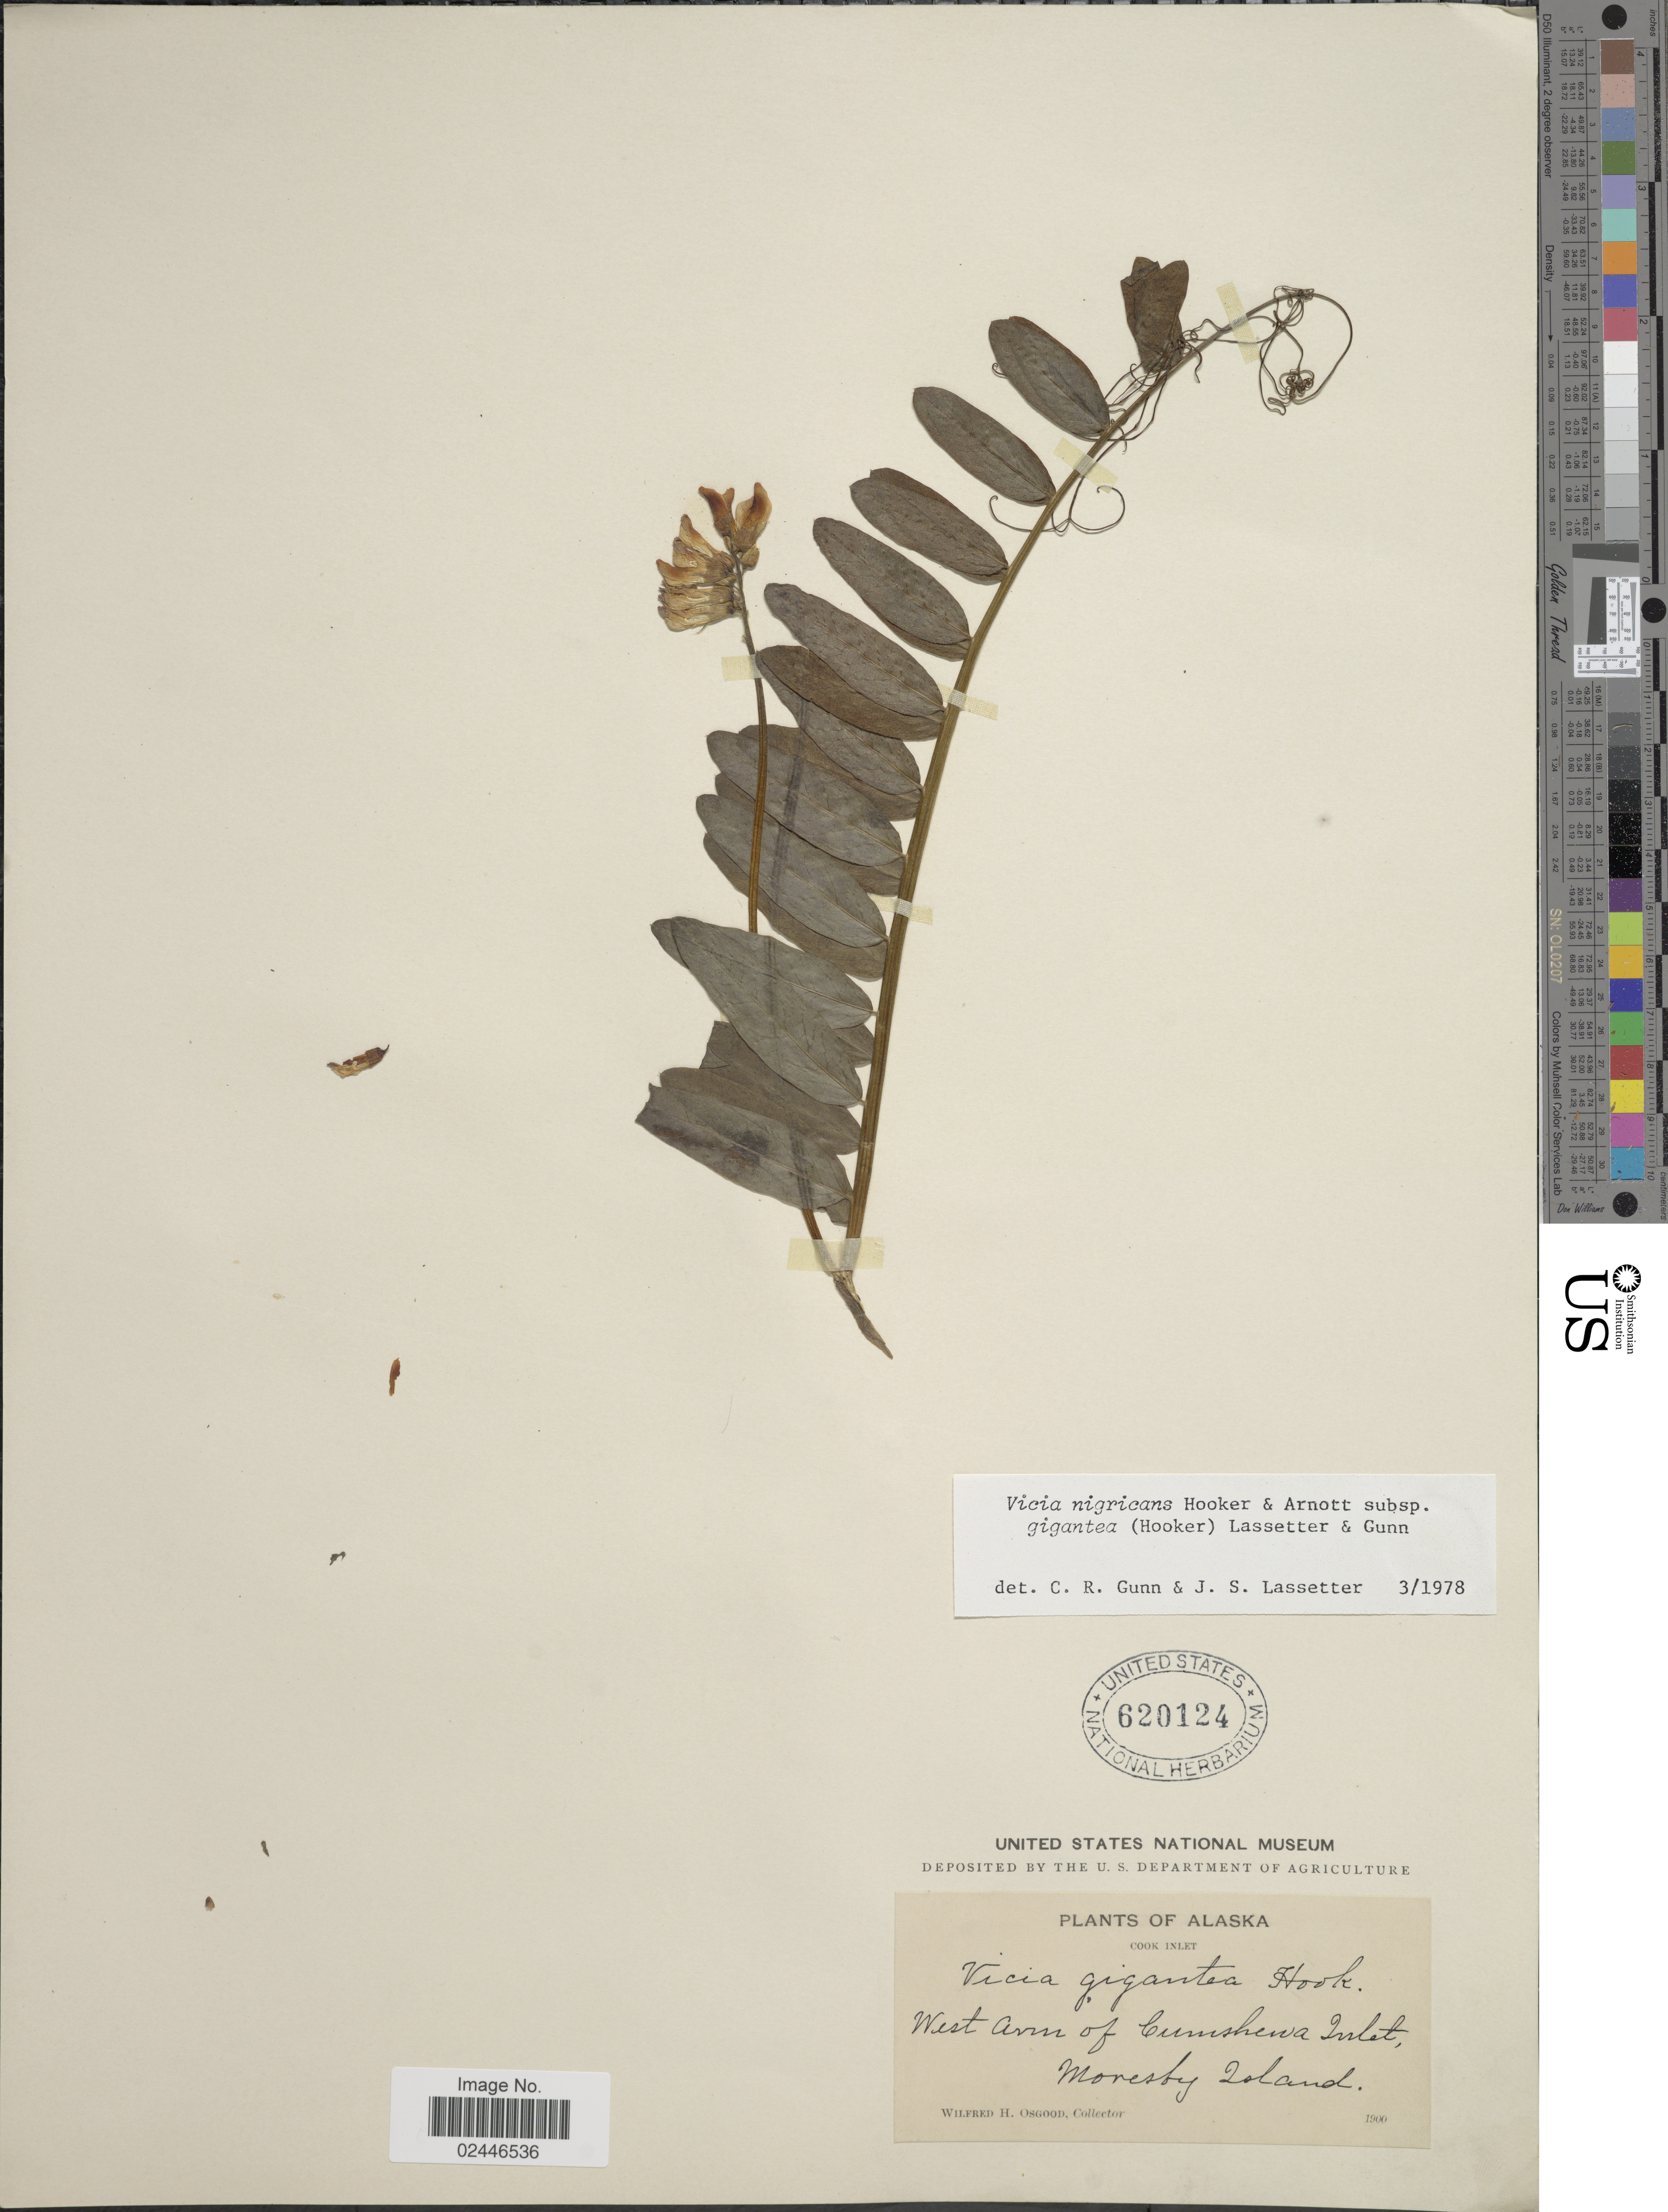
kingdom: Plantae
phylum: Tracheophyta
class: Magnoliopsida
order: Fabales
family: Fabaceae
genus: Vicia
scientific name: Vicia nigricans subsp. gigantea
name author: Hook. & Arn.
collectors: W. Osgood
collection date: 1900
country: United States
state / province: Alaska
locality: Cook Inlet, West Arm of Cumshewa Inlet, Moresby Island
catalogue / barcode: US 620124